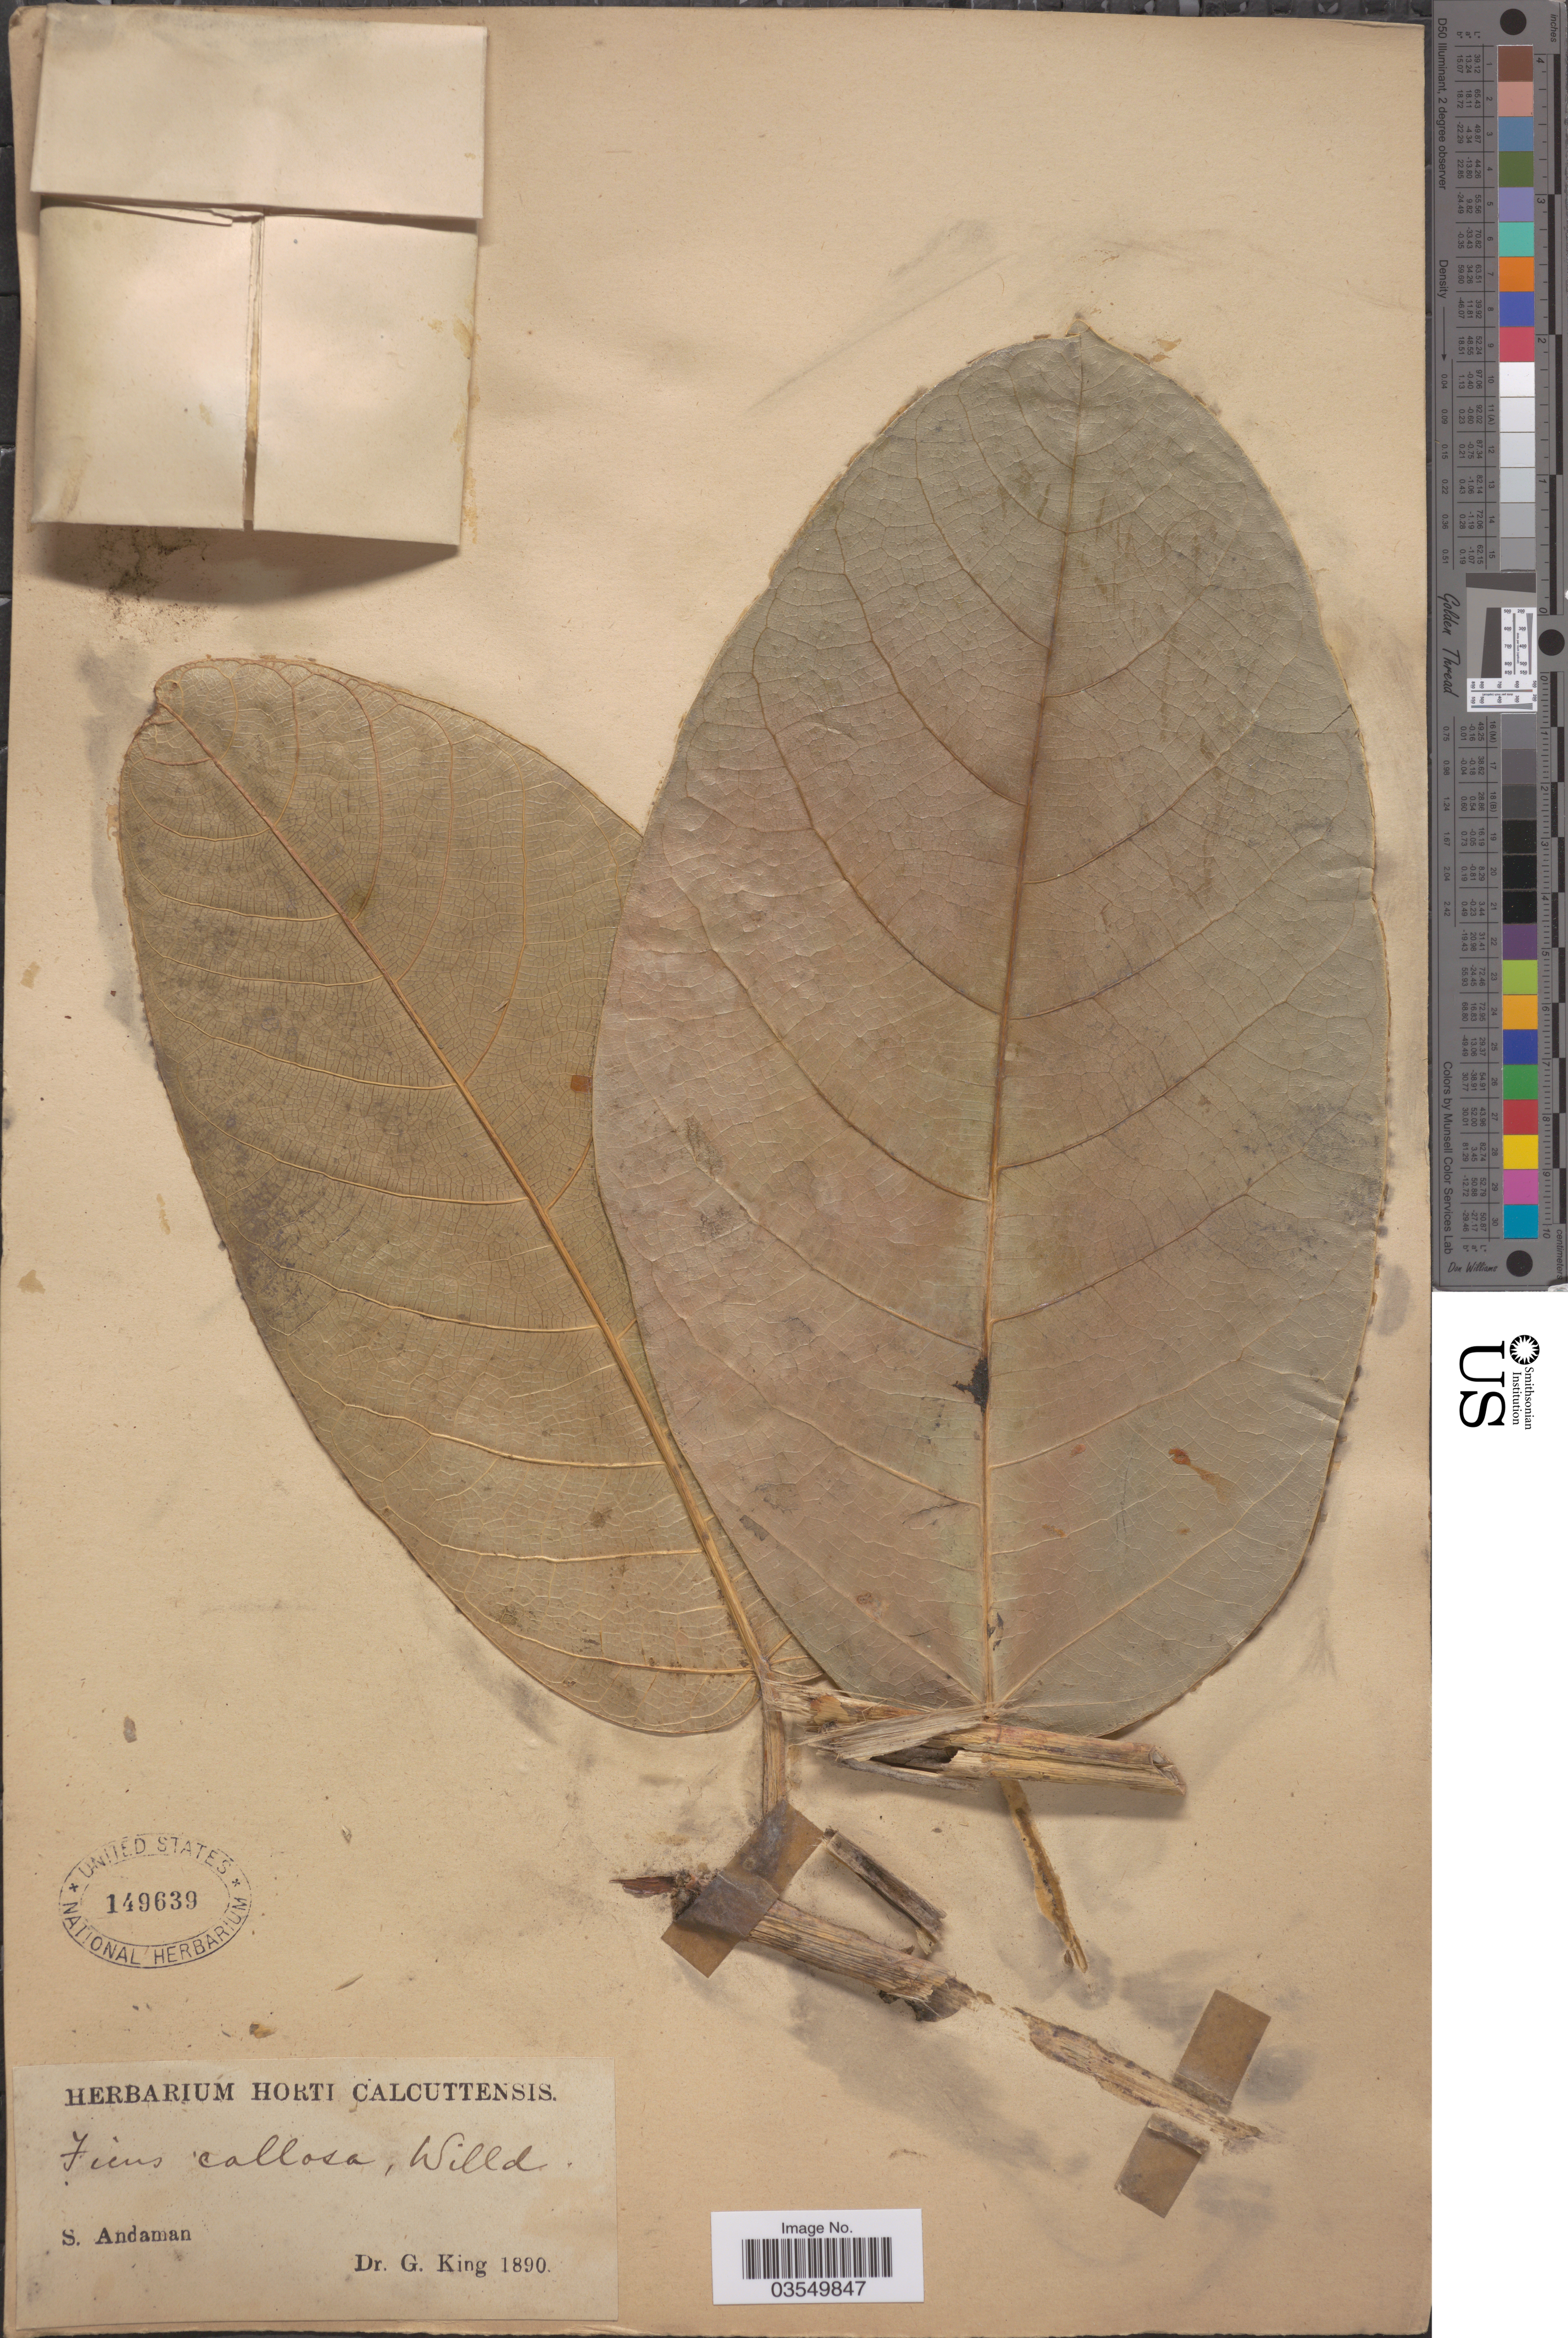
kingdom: Plantae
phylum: Tracheophyta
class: Magnoliopsida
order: Rosales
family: Moraceae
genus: Ficus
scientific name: Ficus callosa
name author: Willd.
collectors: G. King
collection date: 1890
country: India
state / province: Andaman and Nicobar Islands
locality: S. Andaman.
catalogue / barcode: US 149639